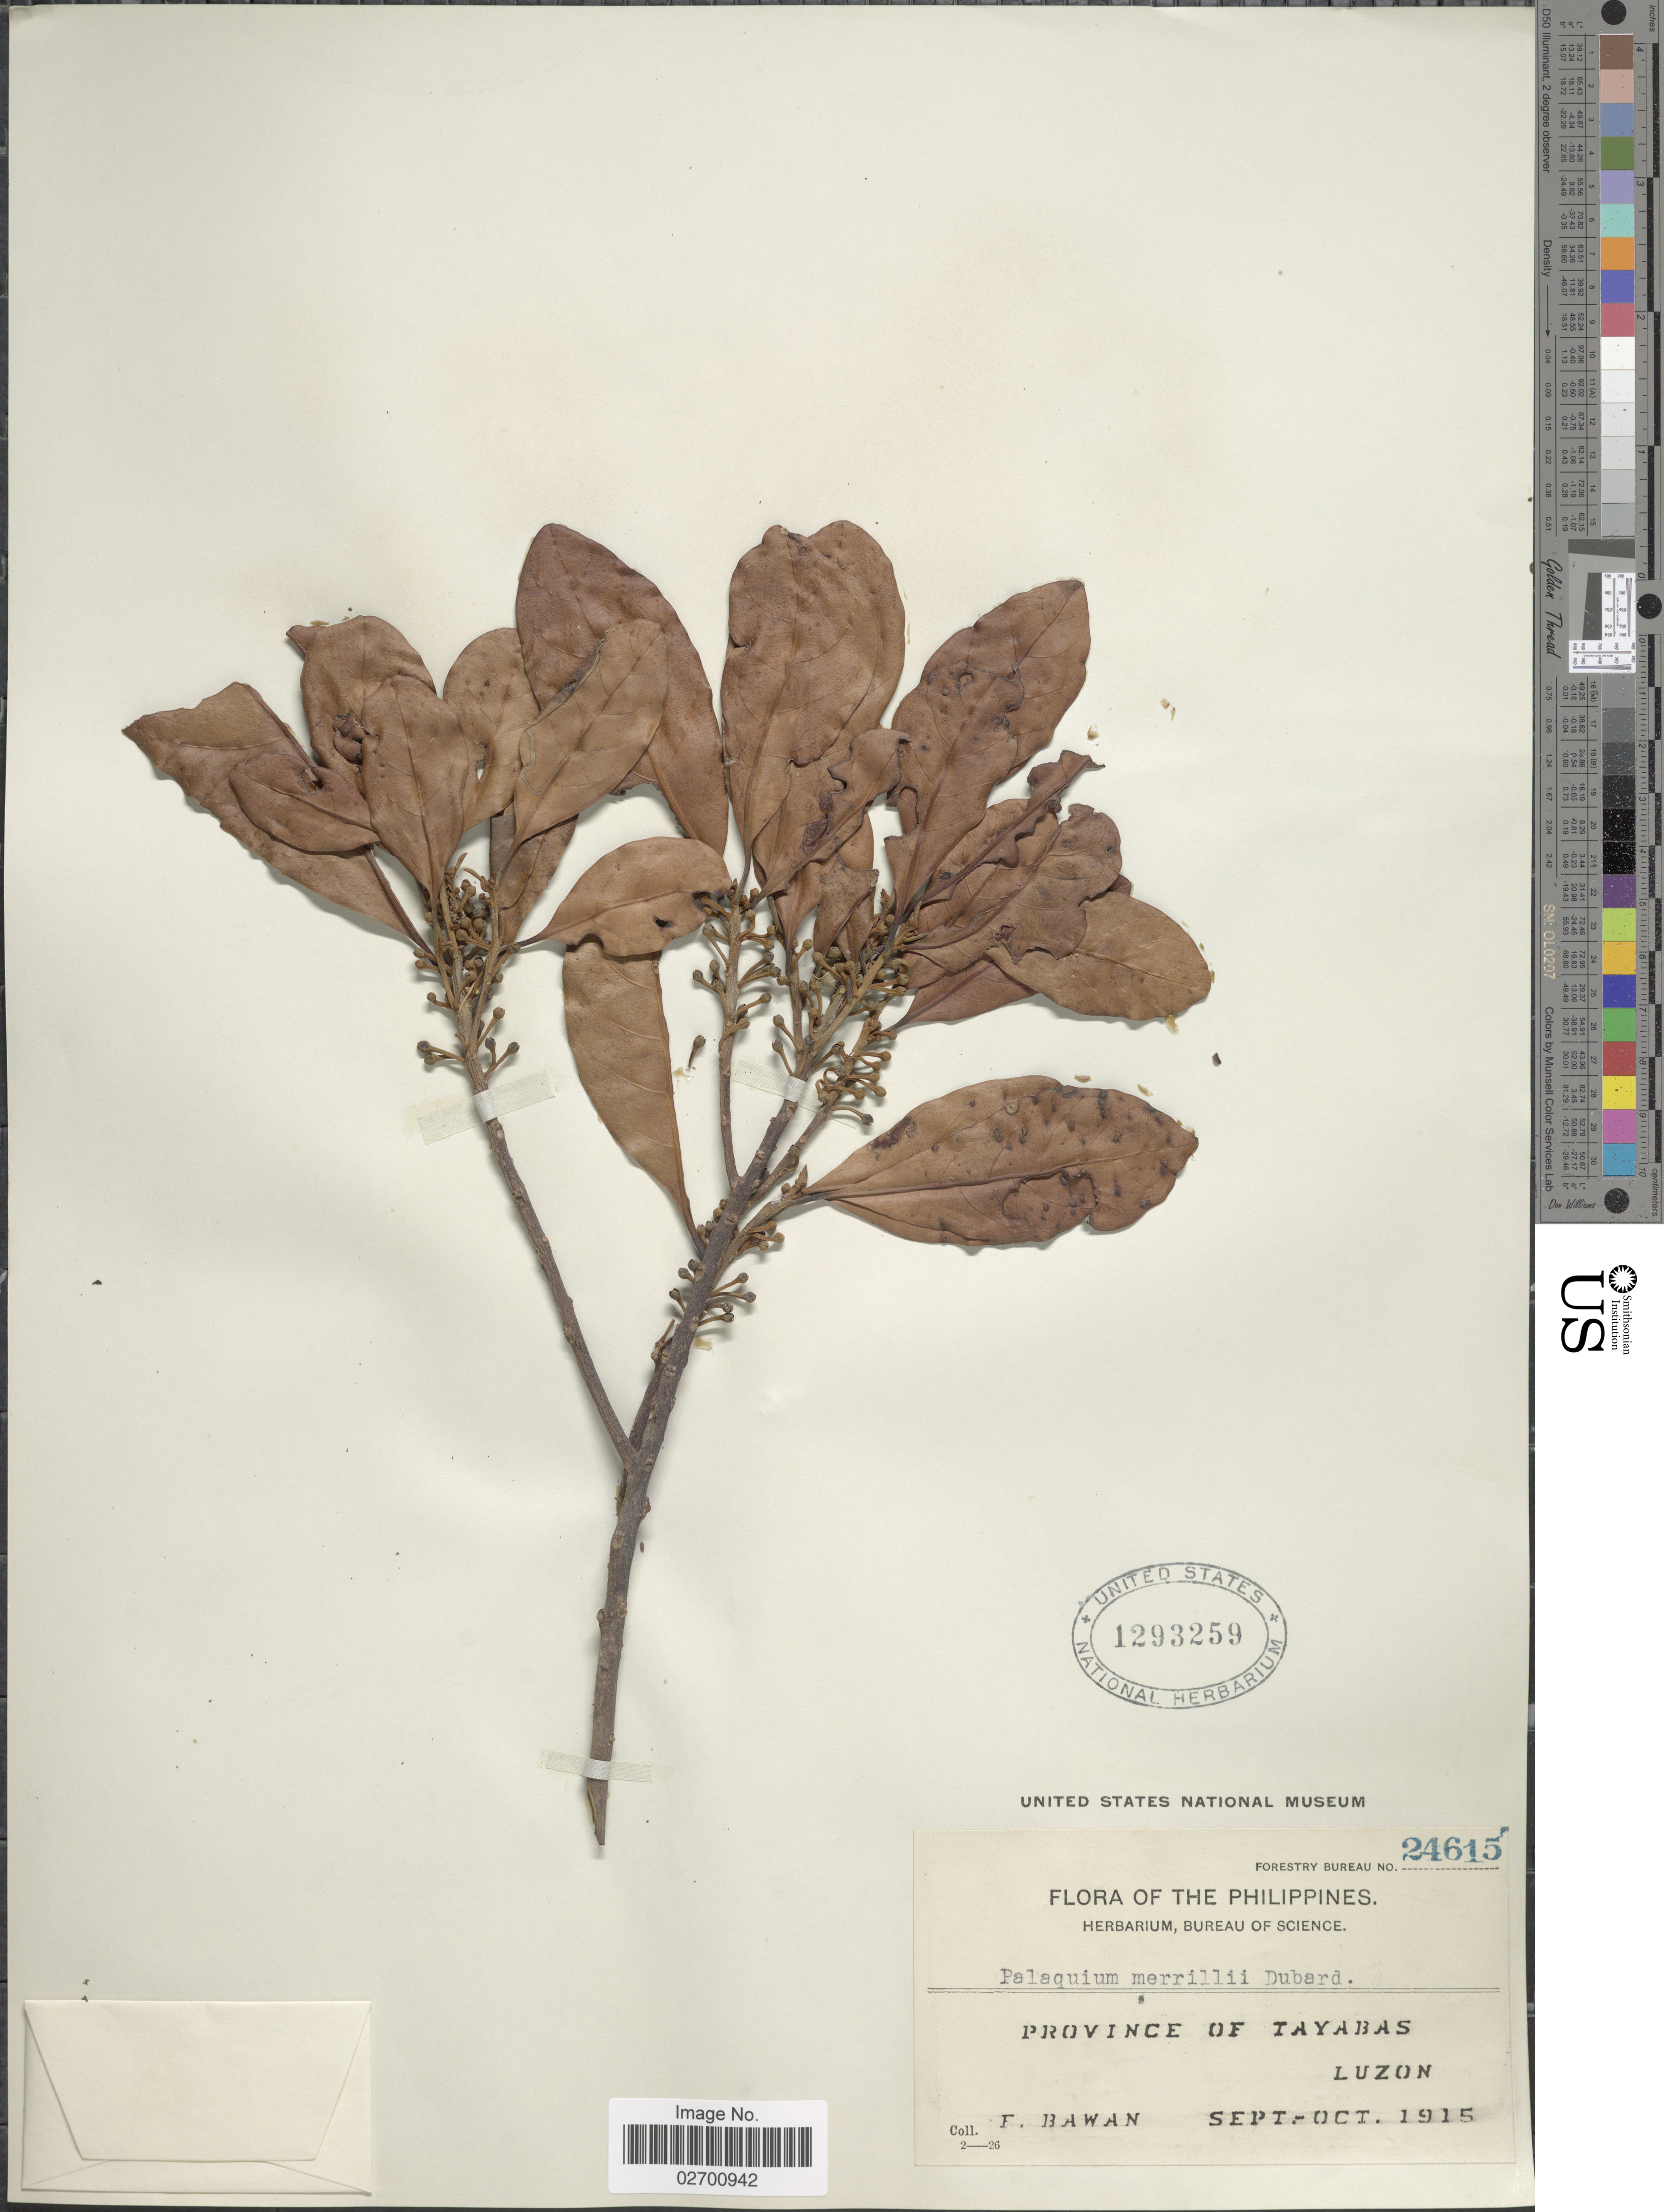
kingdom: Plantae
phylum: Tracheophyta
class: Magnoliopsida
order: Ericales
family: Sapotaceae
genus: Palaquium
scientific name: Palaquium merrillii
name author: Dubard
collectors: F. Bawan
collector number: Forestry Bureau 24615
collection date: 1915-09/1915-10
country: Philippines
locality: Province of Tayabas, Luzon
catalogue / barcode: US 1293259